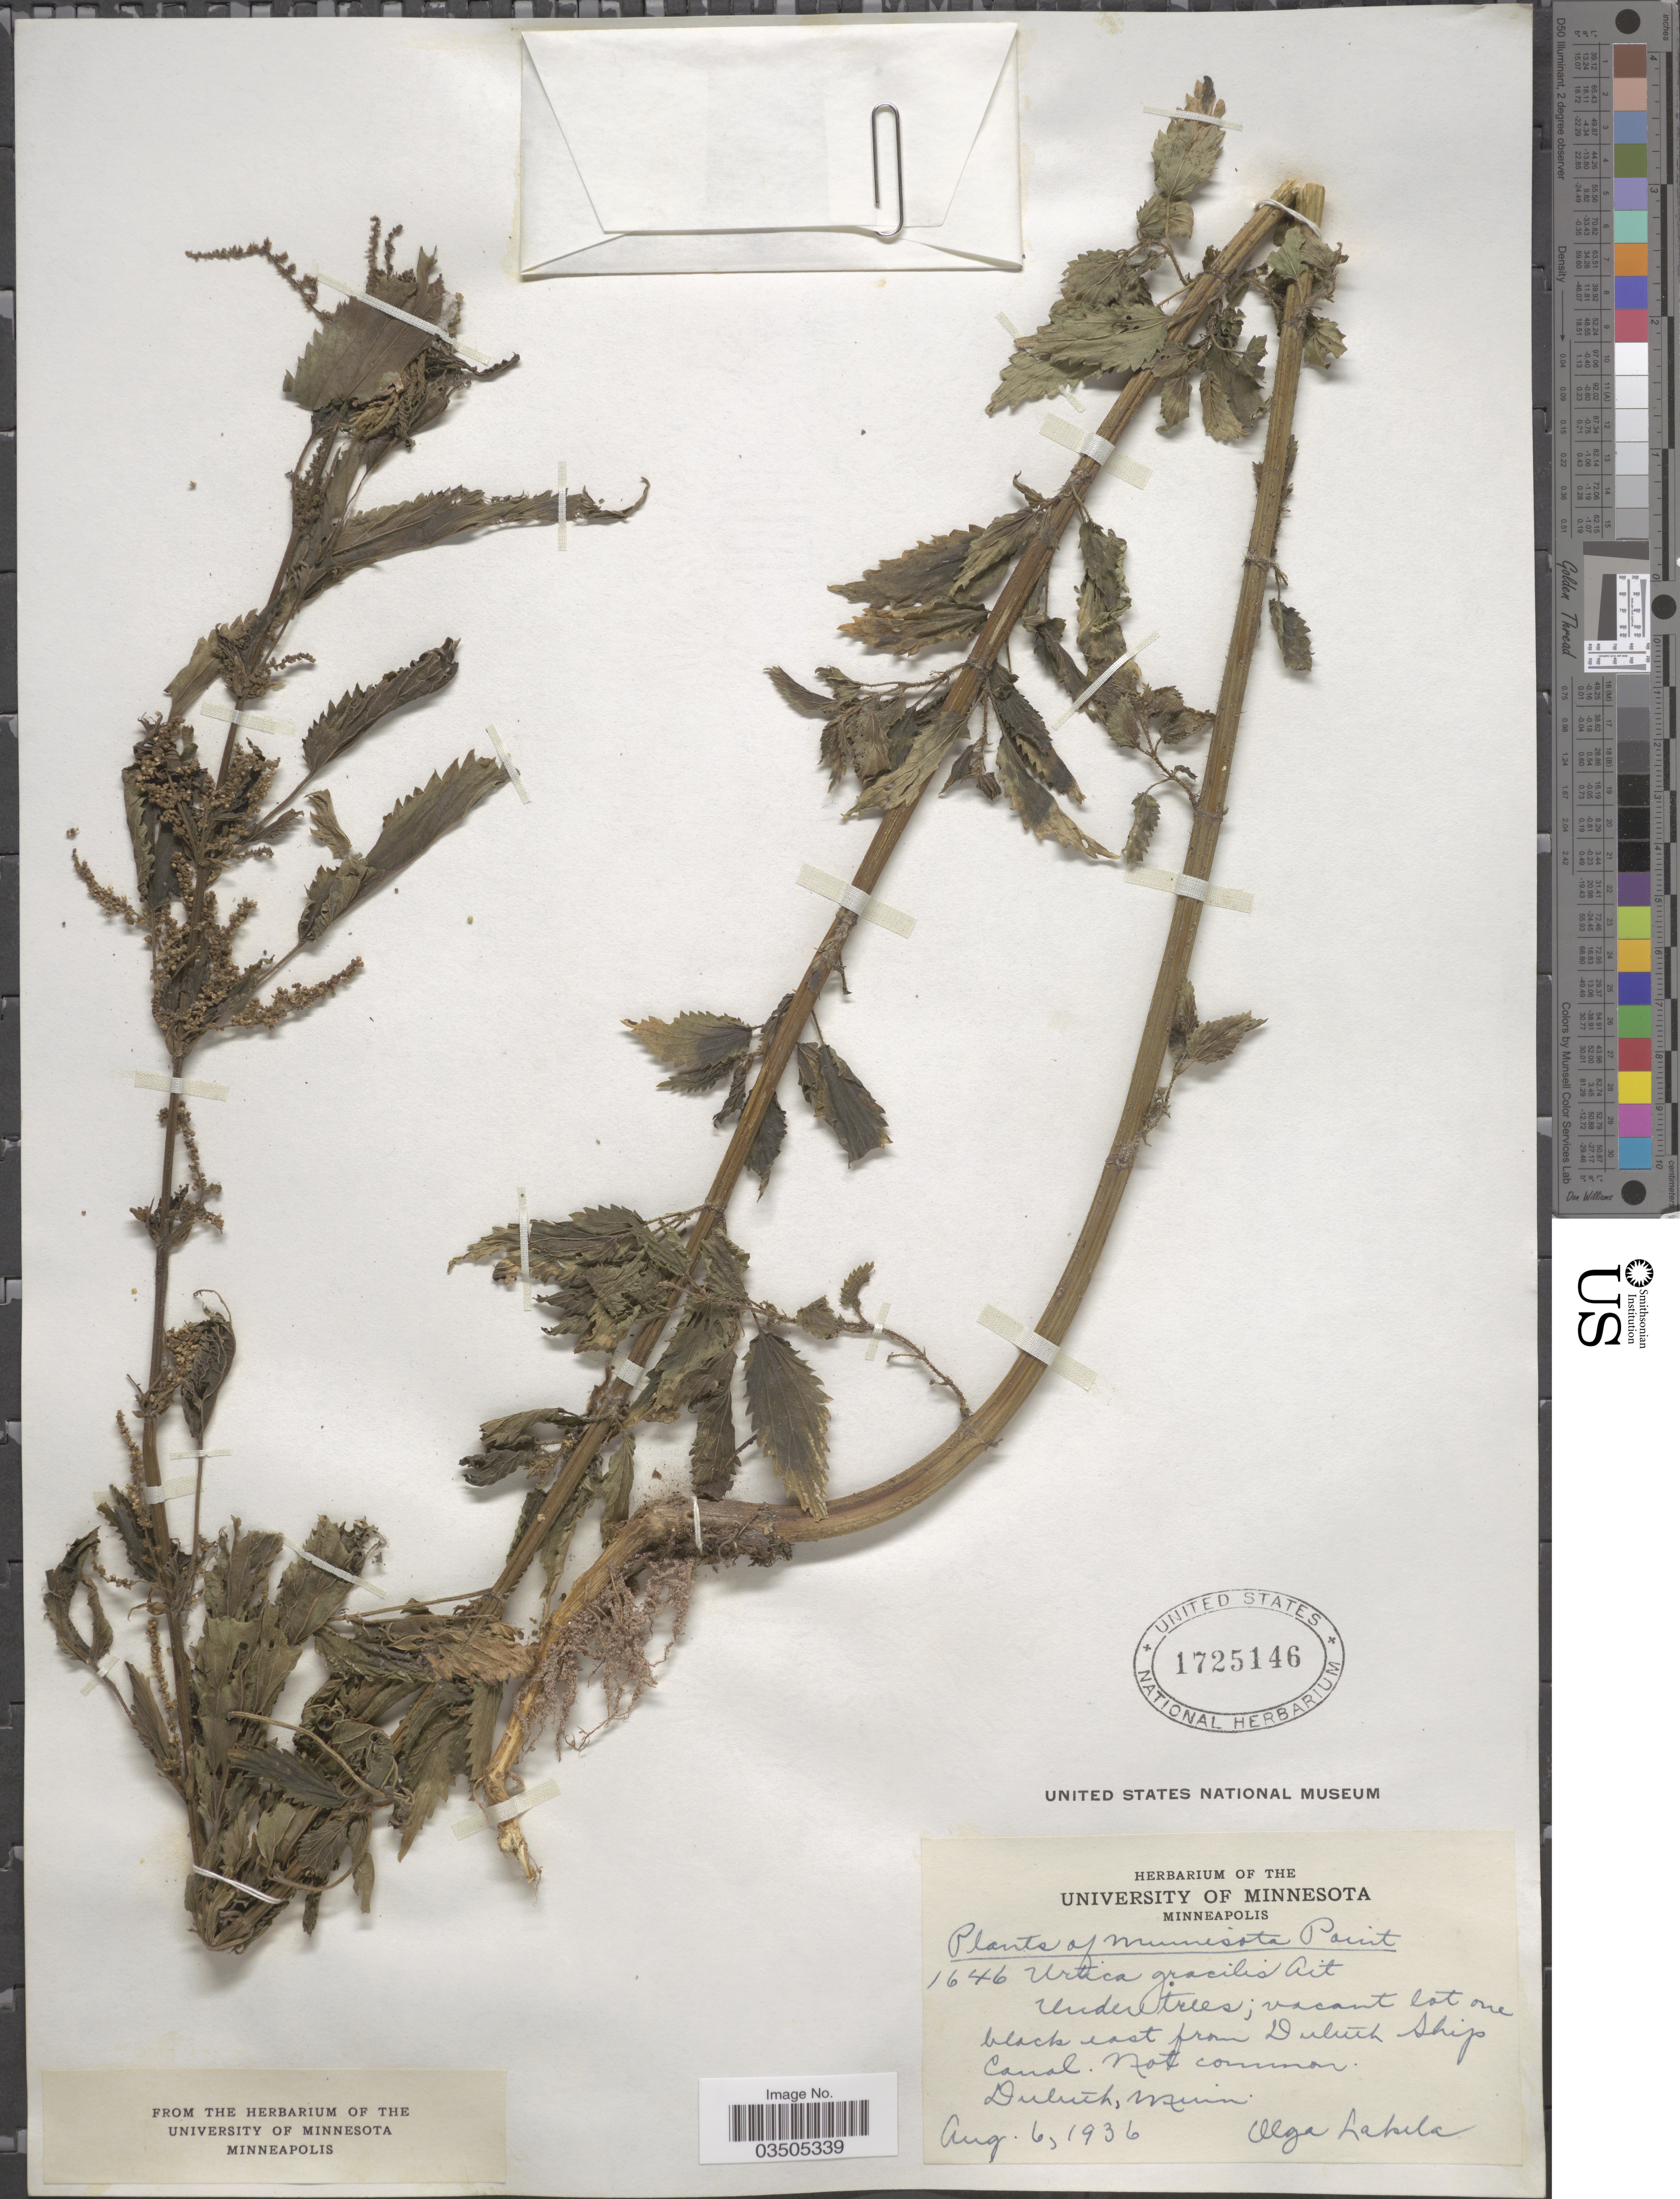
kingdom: Plantae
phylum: Tracheophyta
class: Magnoliopsida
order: Rosales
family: Urticaceae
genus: Urtica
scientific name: Urtica dioica subsp. gracilis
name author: L.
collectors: O. K. Lakela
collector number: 1646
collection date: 1936-08-06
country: United States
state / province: Minnesota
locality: Minnesota Point. Vacant lot one black east from Duluth Ship Canal. Duluth.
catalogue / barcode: US 1725146